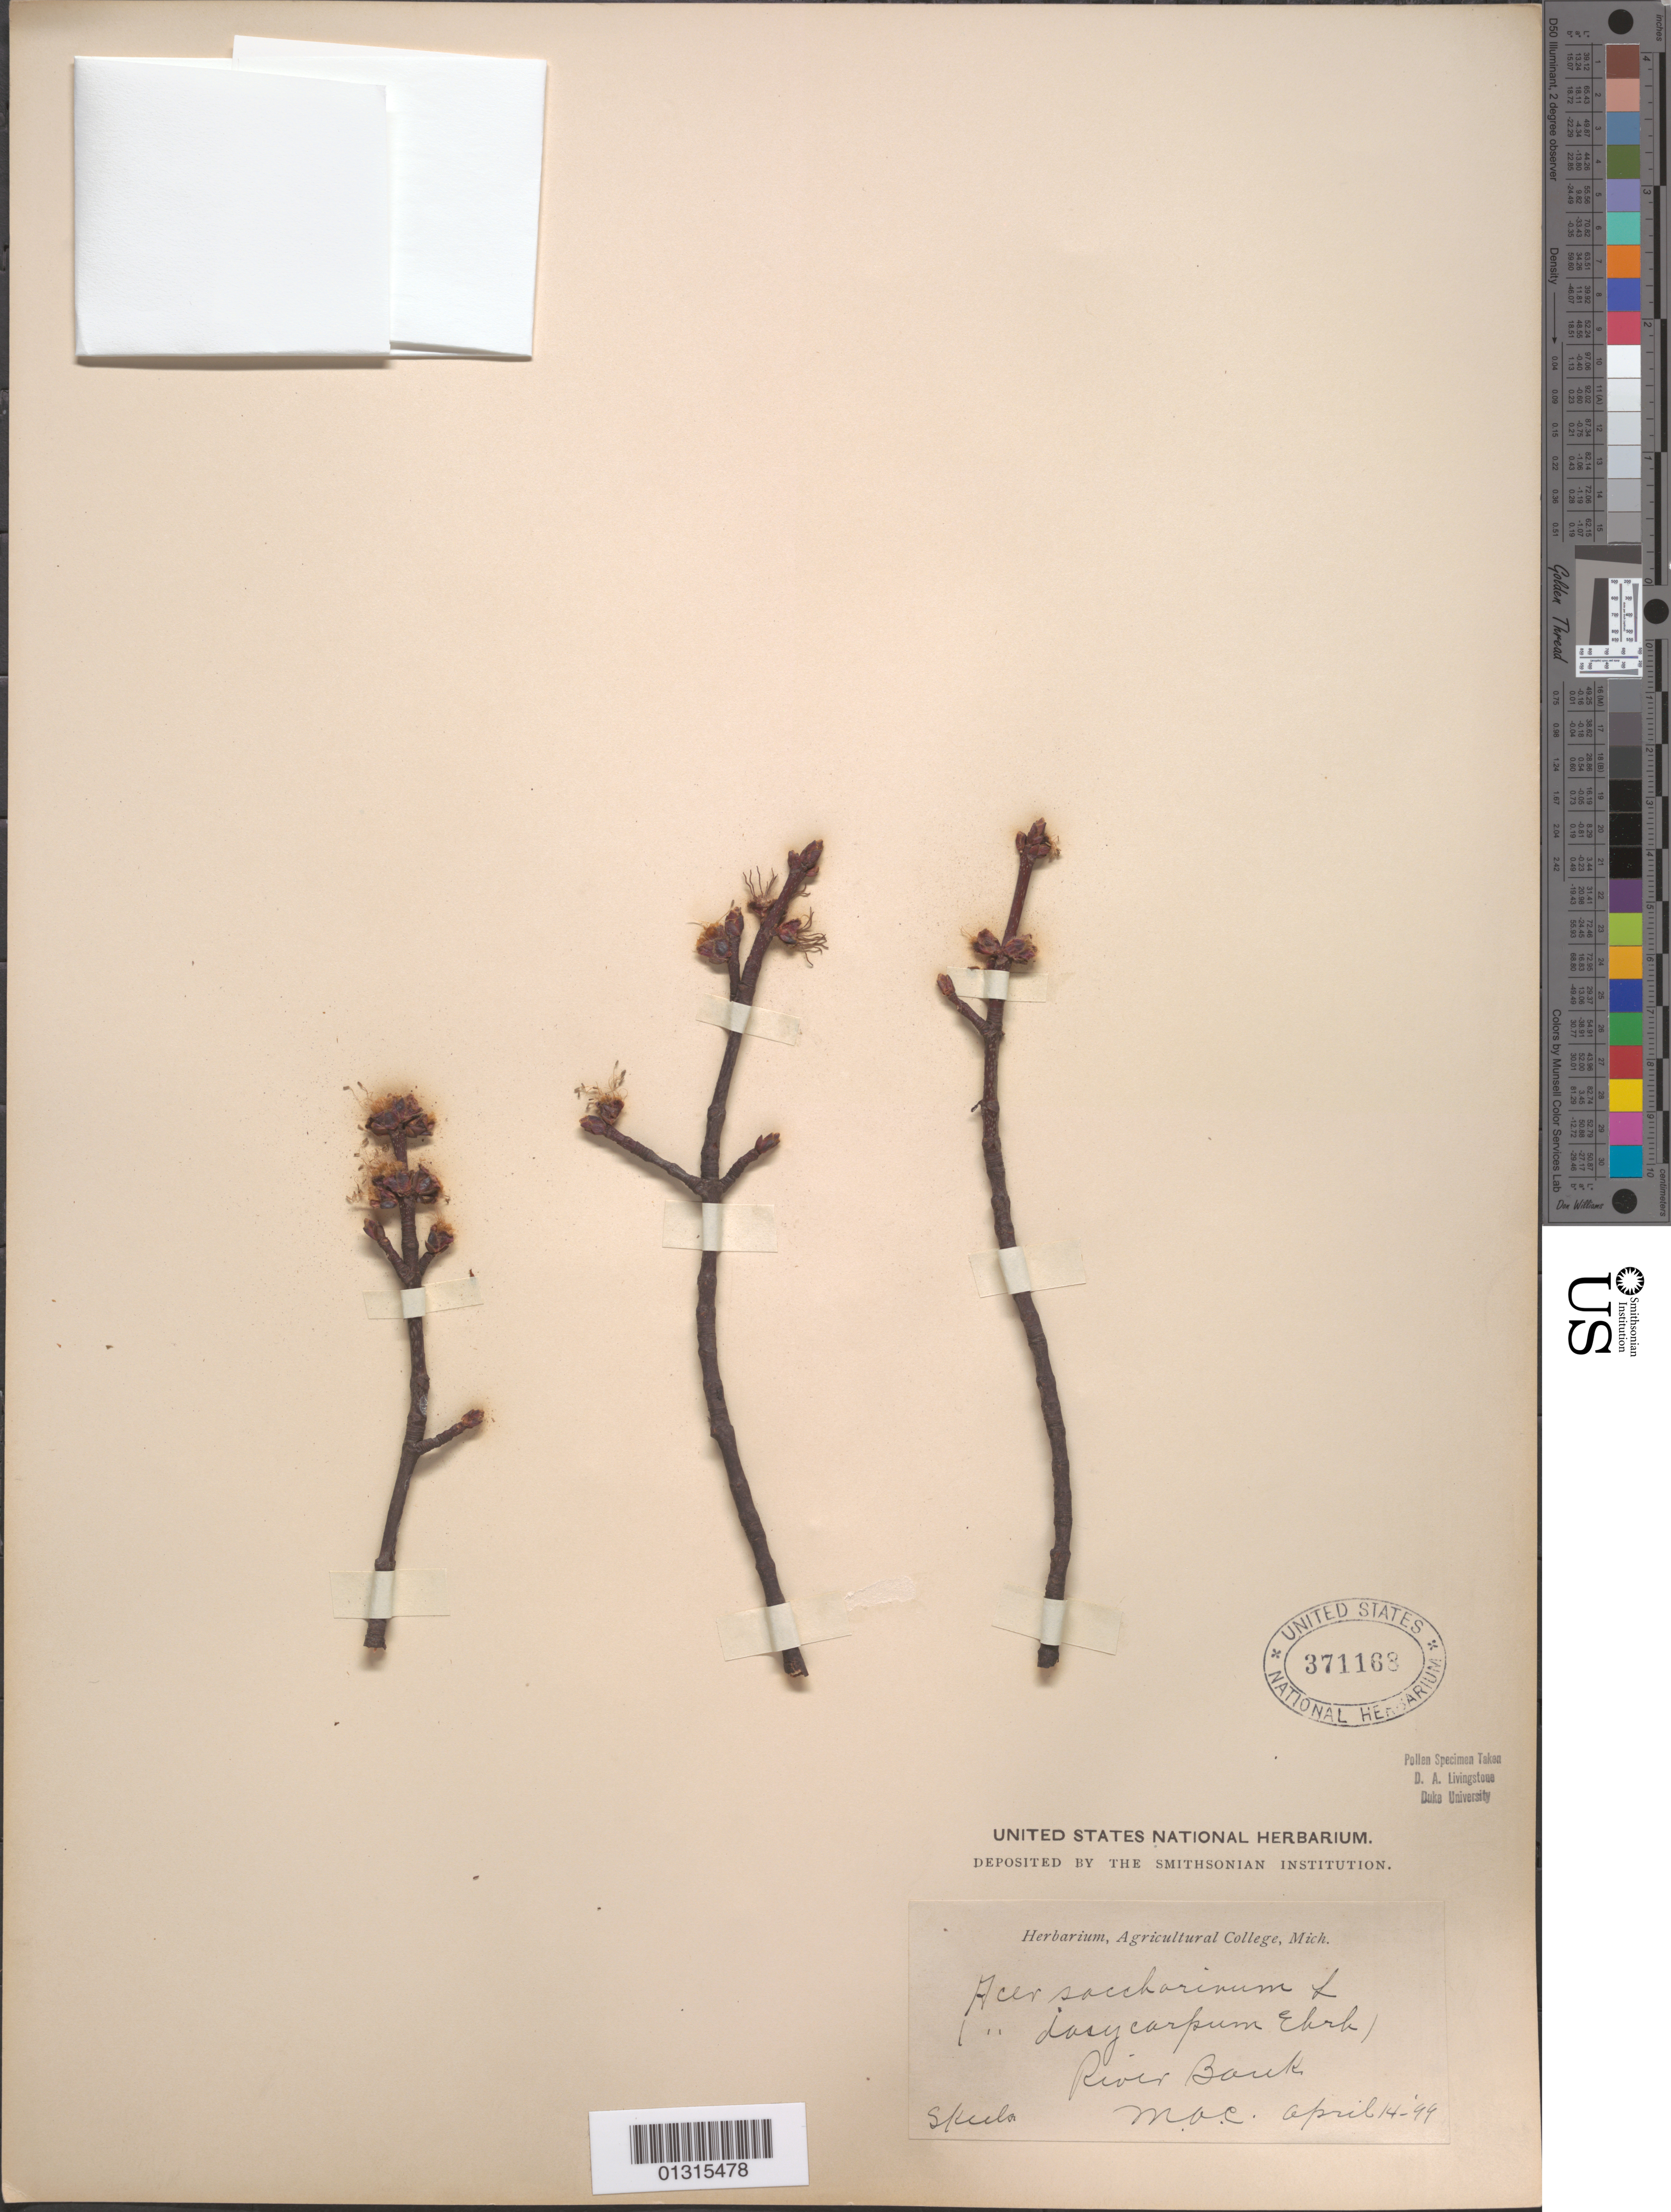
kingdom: Plantae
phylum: Tracheophyta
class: Magnoliopsida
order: Sapindales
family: Sapindaceae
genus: Acer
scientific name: Acer saccharinum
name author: L.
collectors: Skeels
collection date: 1899-04-14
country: United States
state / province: Michigan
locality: Skeels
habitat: River bank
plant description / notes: Collector is: M.A.C. [?]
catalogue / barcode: US 371168